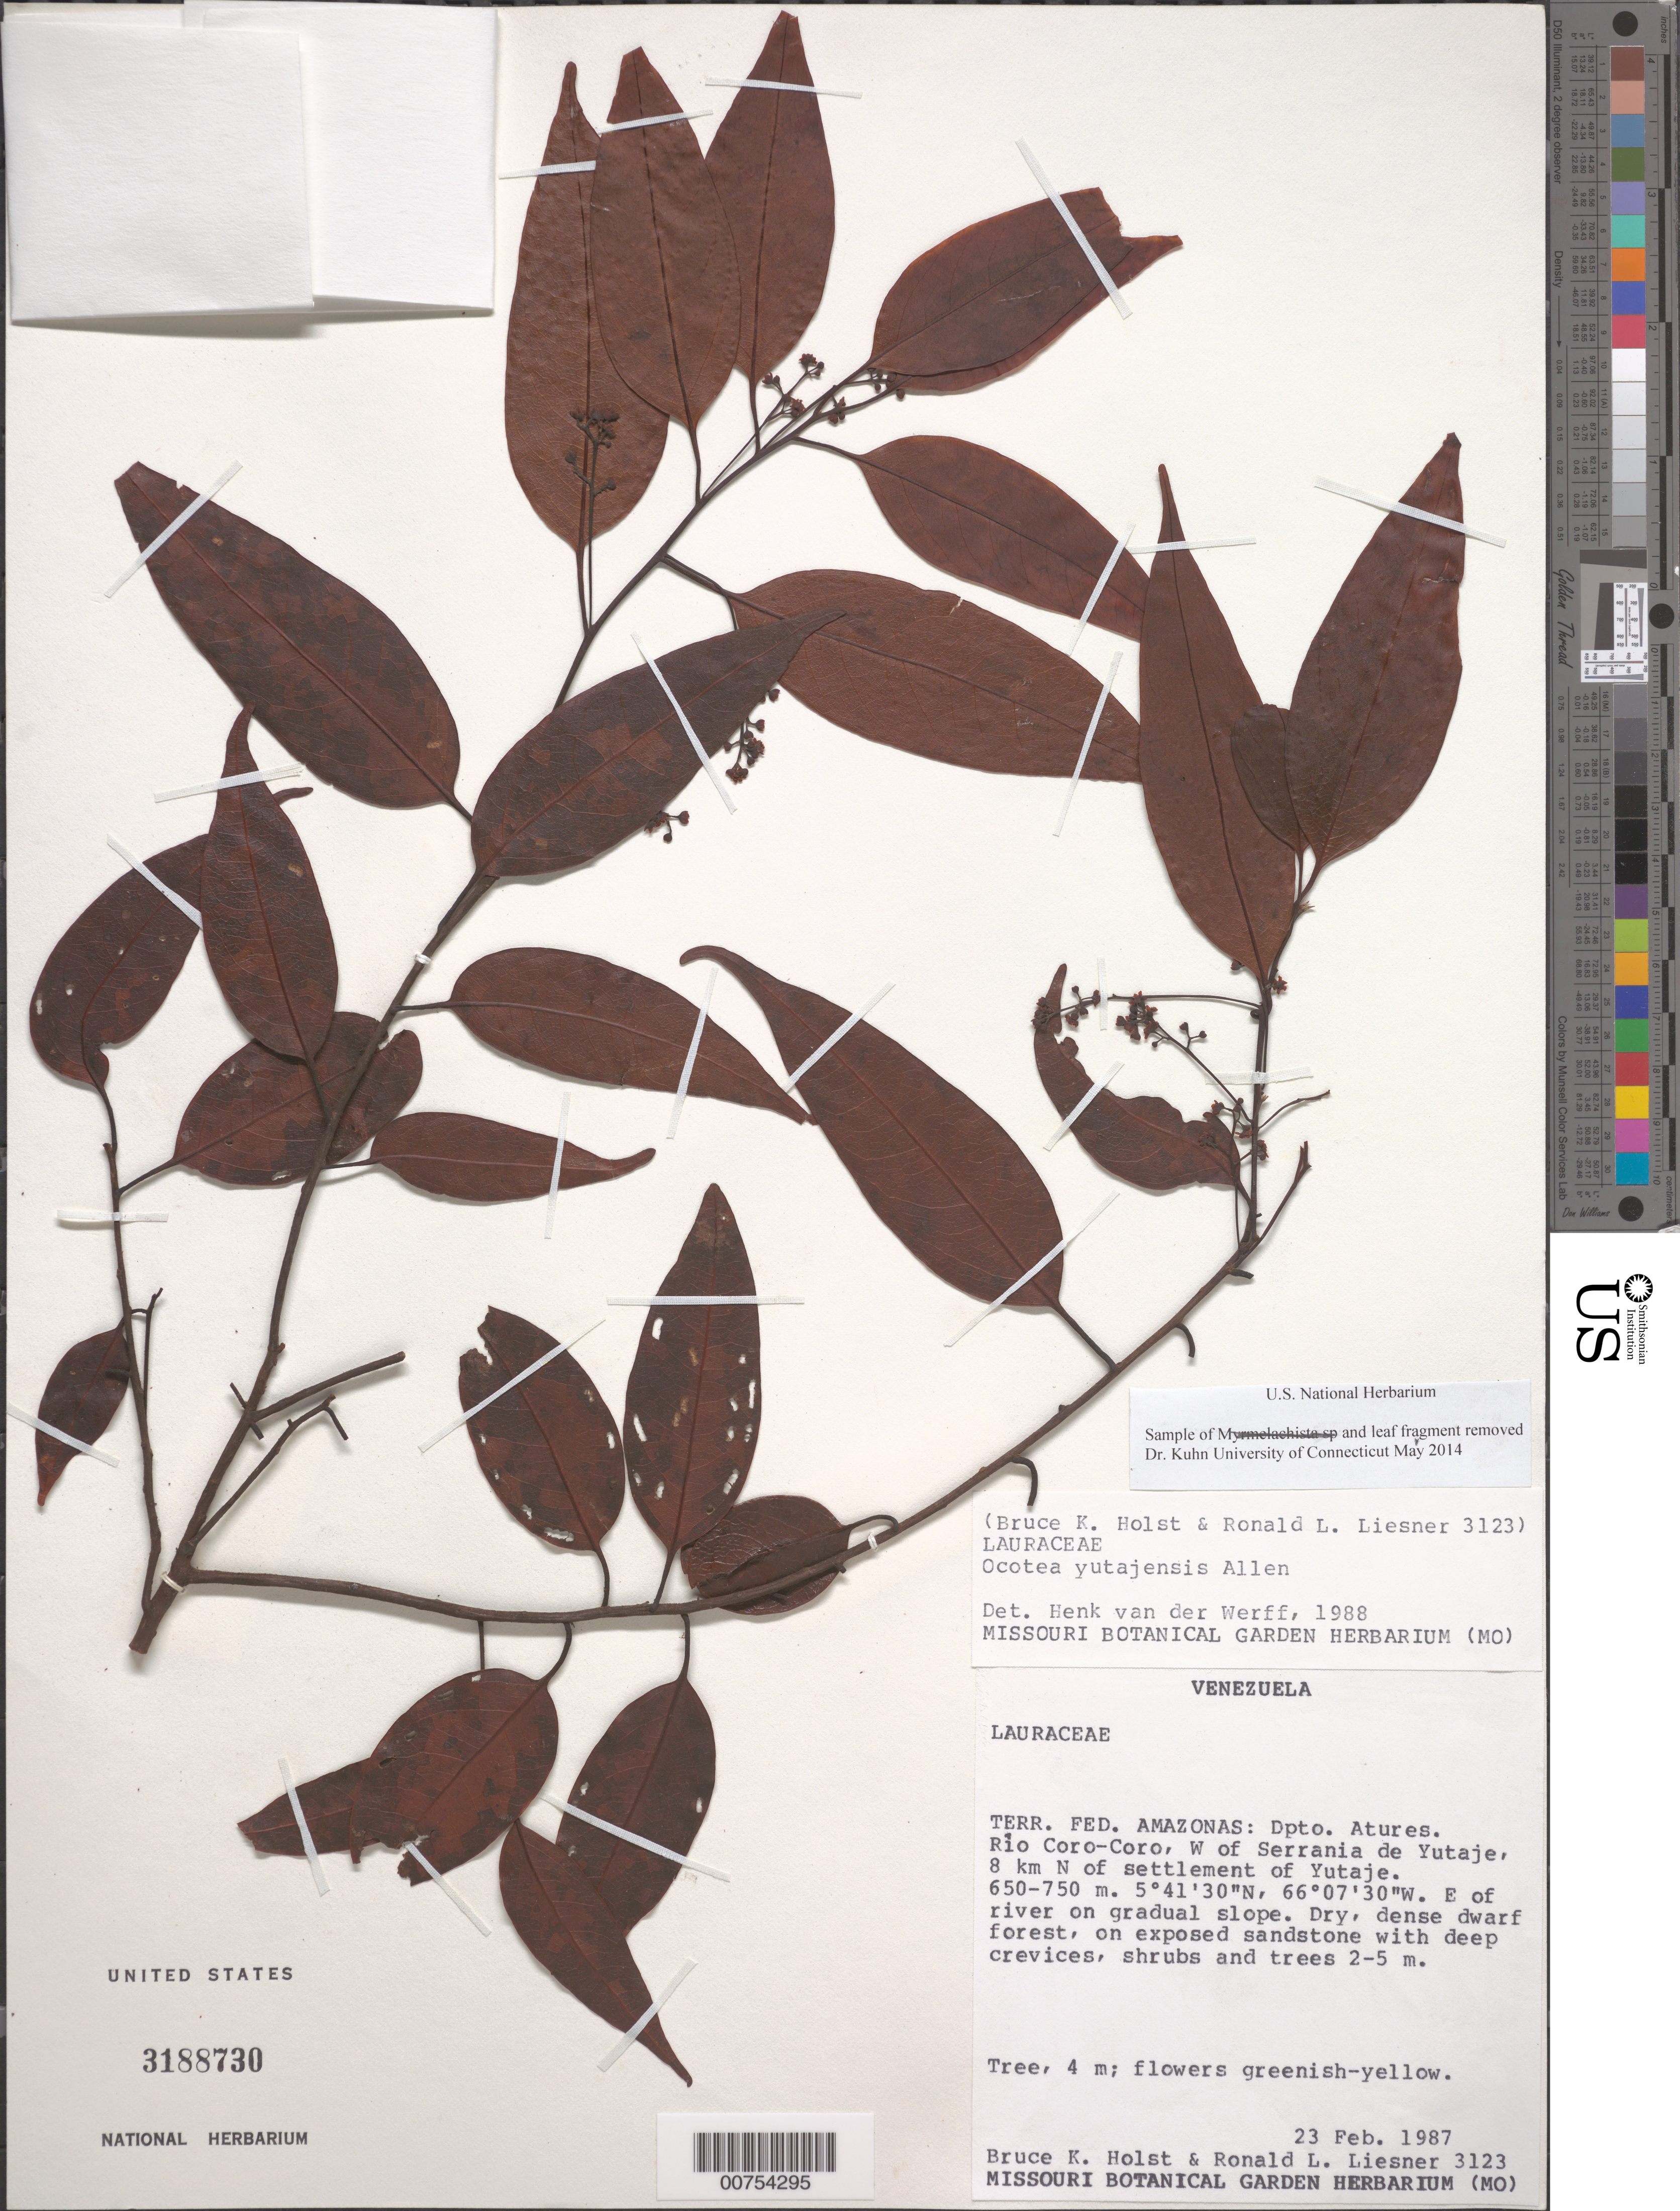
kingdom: Plantae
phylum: Tracheophyta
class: Magnoliopsida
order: Laurales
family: Lauraceae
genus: Ocotea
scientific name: Ocotea yutajensis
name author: C.K. Allen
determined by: van der Werff, H., (MO), Missouri Botanical Garden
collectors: B. Holst & R. L. Liesner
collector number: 3123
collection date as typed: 23-Feb-87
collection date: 1987-02-23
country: Venezuela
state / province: Amazonas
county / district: Atures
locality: Río Coro-Coro, W of Serrania de Yutajé, 8 km N of Yutajé settlement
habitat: Dry, dense dwarf forest on exposed sandstone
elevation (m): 650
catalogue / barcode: US 3188730